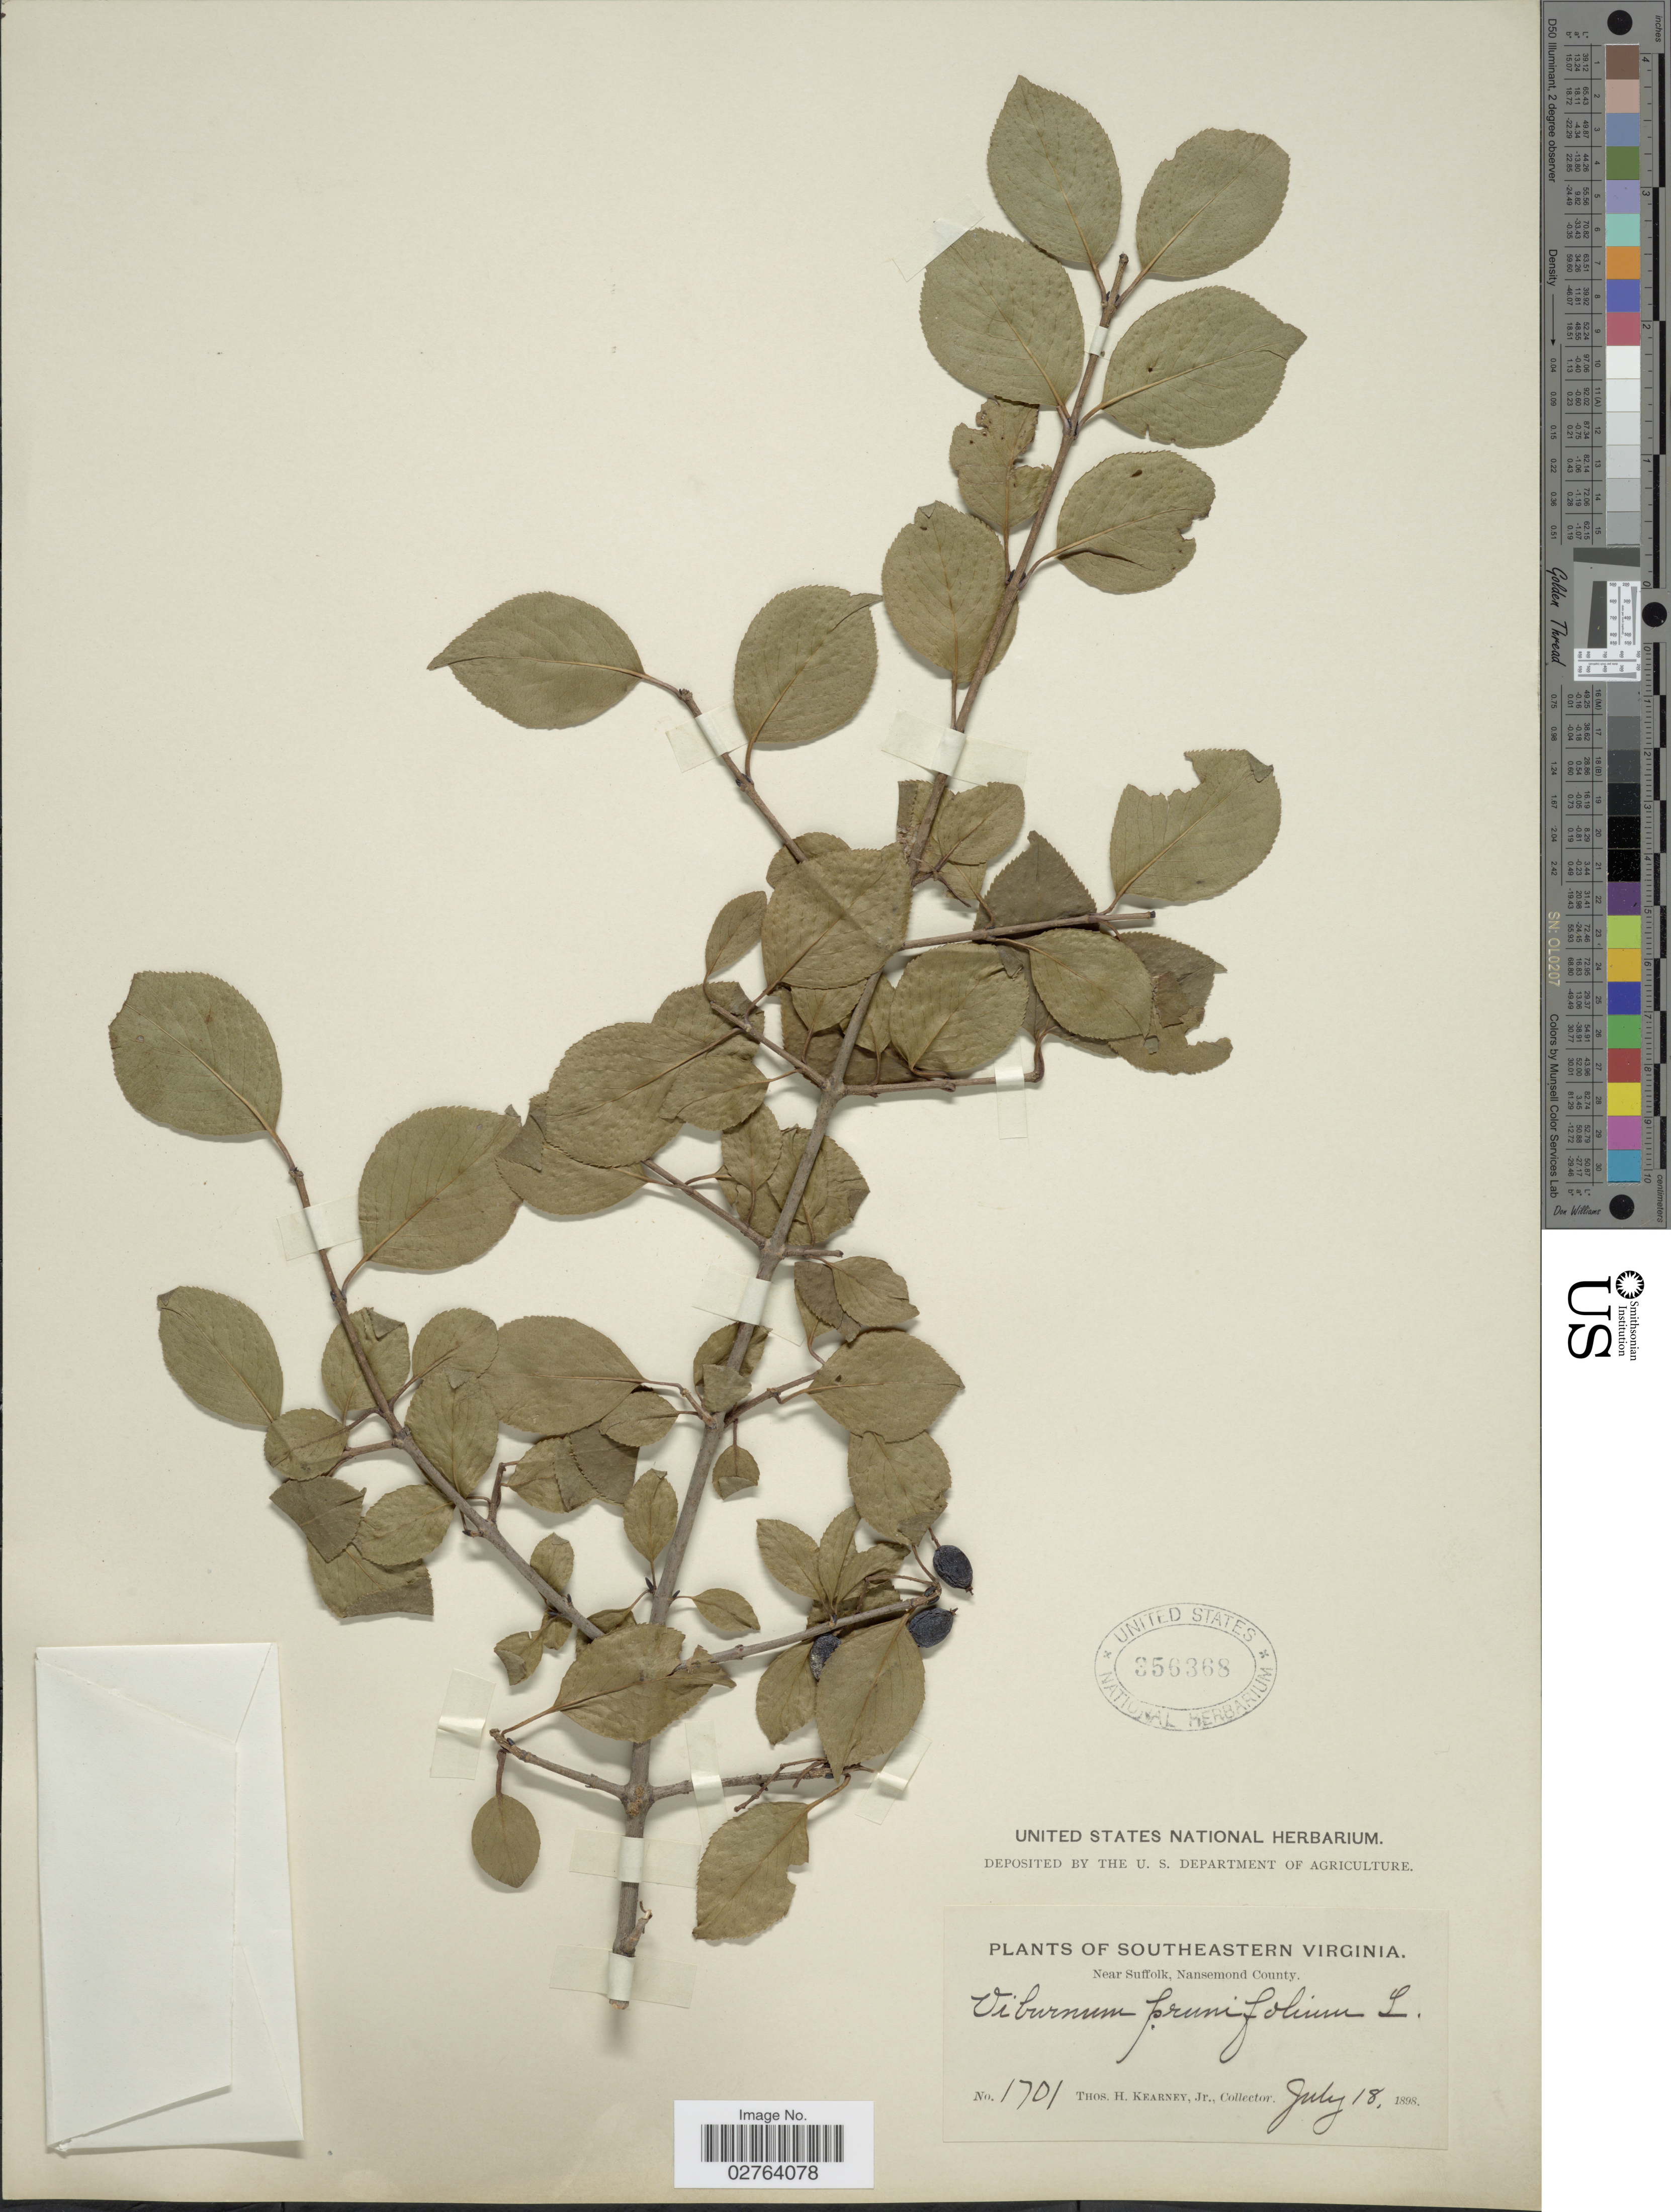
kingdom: Plantae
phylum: Tracheophyta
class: Magnoliopsida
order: Dipsacales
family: Viburnaceae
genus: Viburnum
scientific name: Viburnum prunifolium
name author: L.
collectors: T. H. Kearney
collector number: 1701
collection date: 1898-07-18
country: United States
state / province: Virginia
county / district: City of Suffolk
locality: Southeastern Virginia. Near Suffolk, Nansemond County.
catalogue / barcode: US 356368